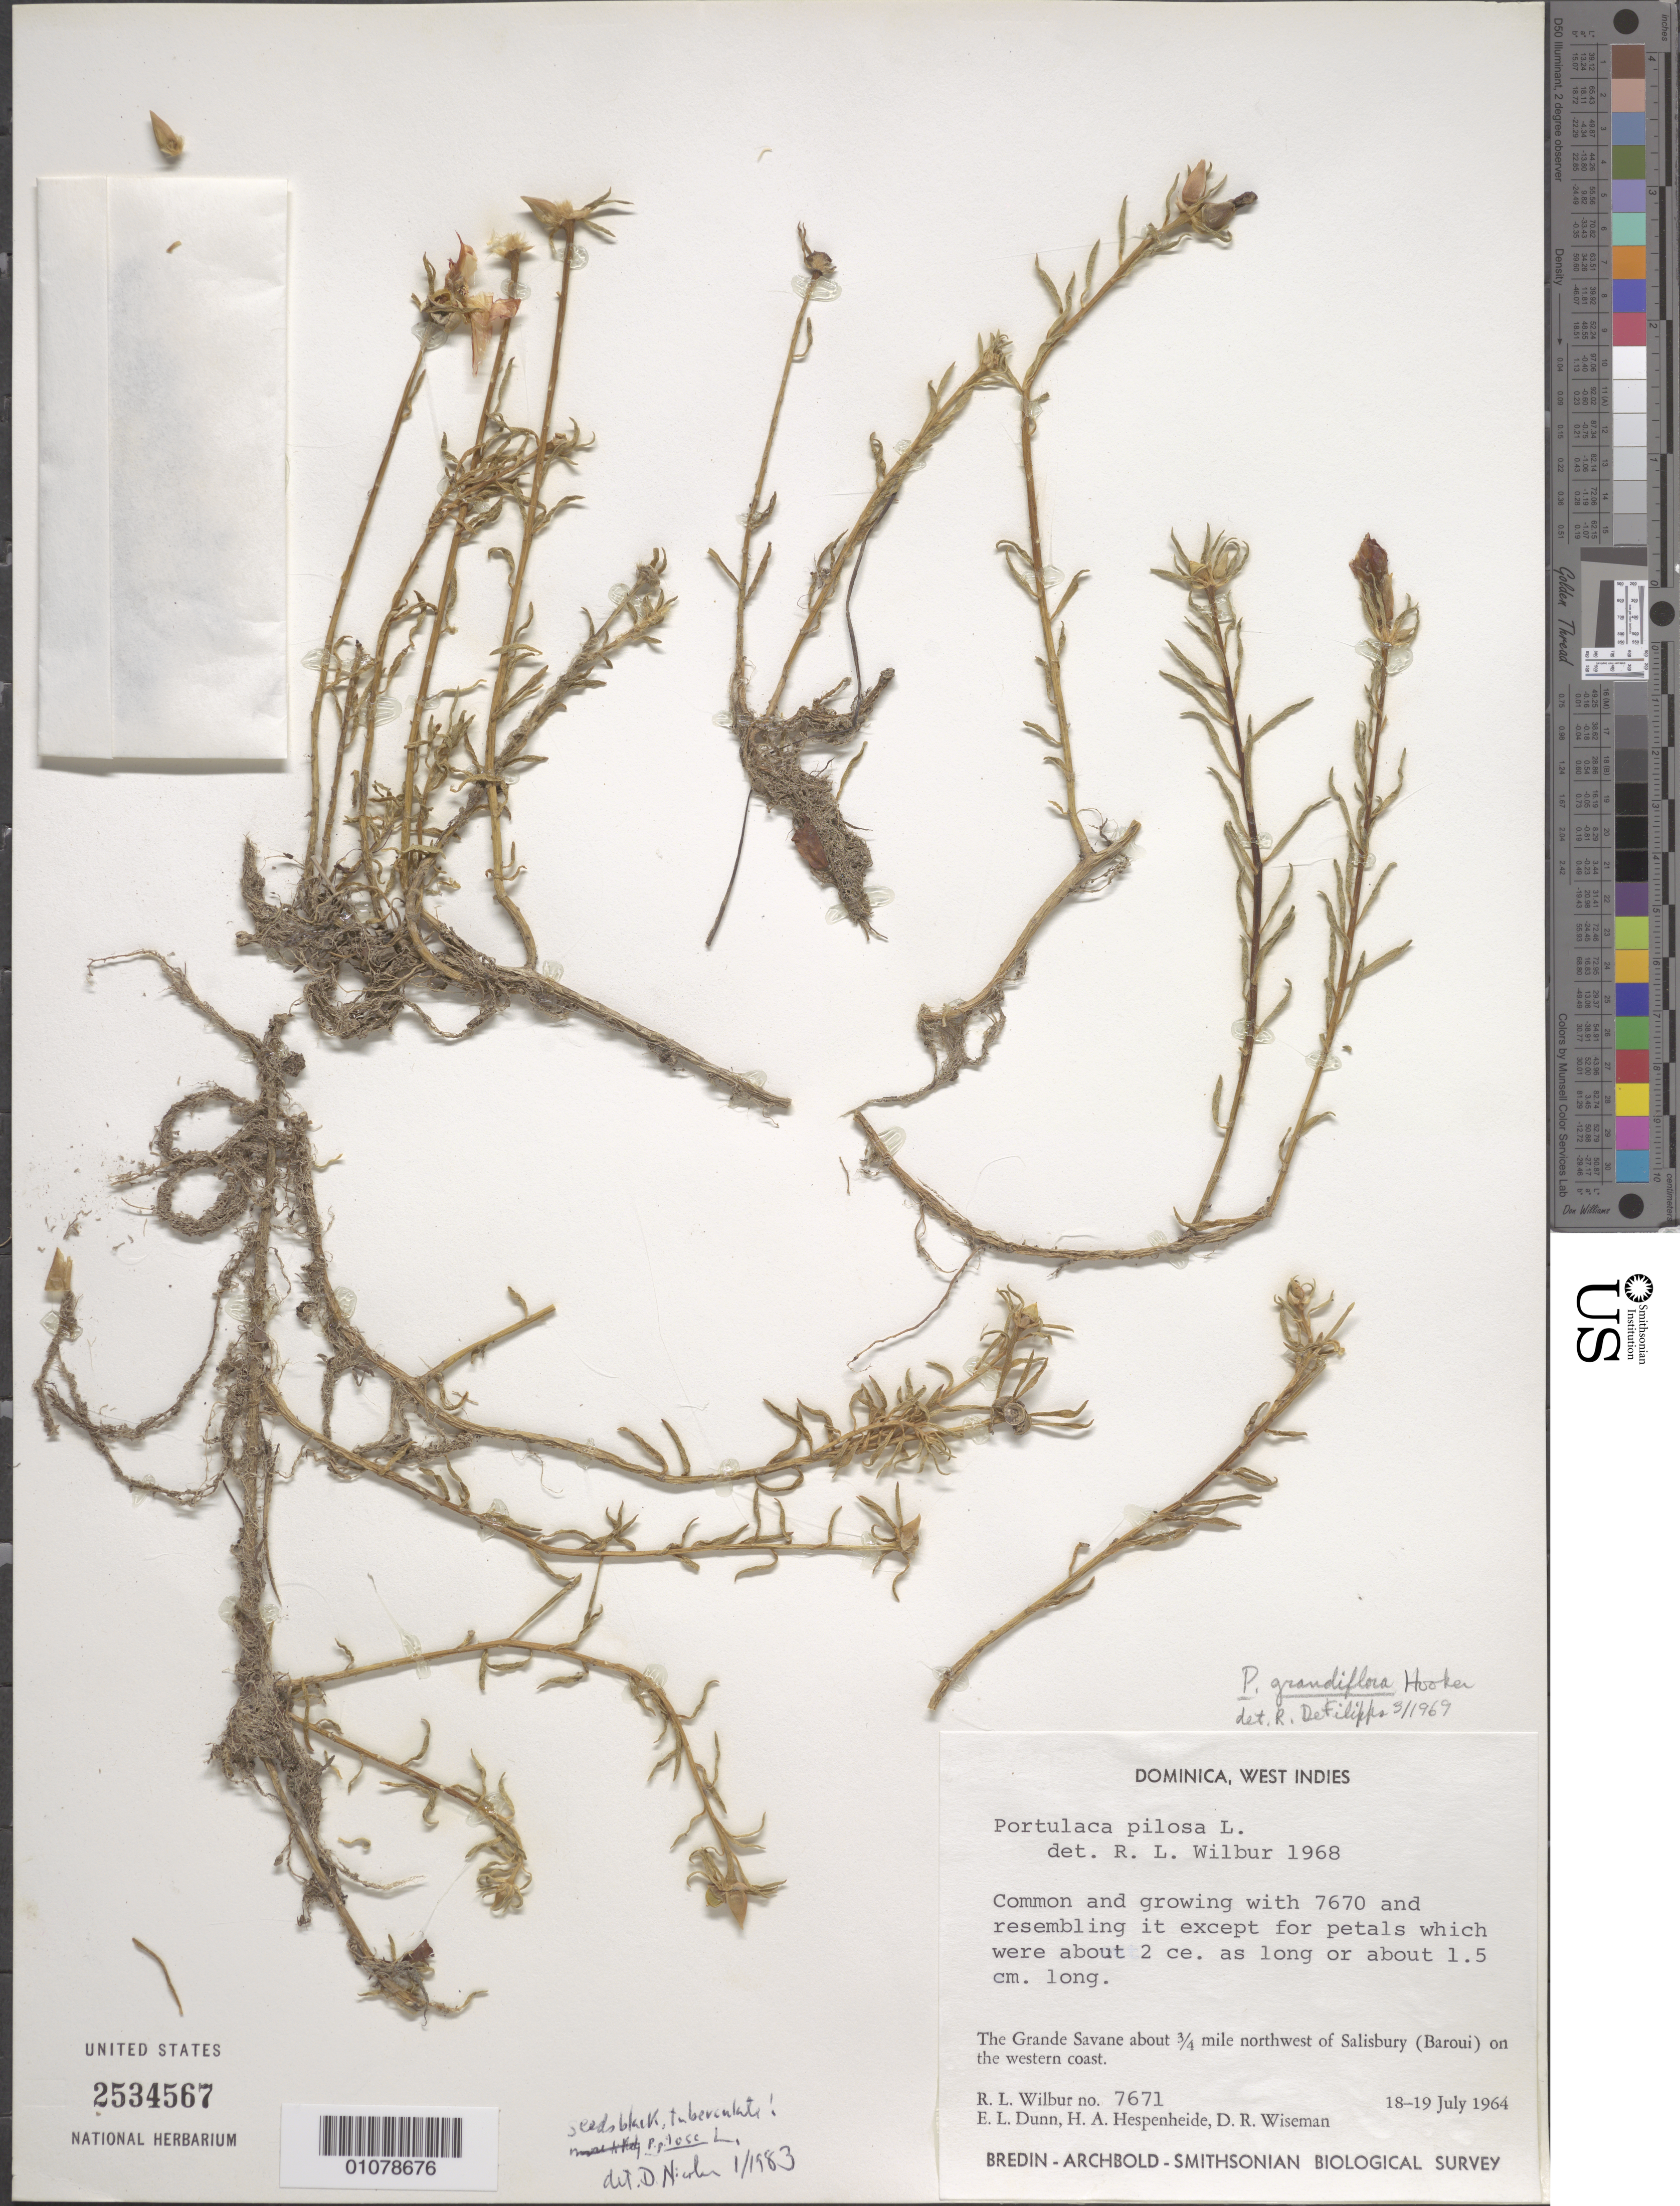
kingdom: Plantae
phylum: Tracheophyta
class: Magnoliopsida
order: Caryophyllales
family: Portulacaceae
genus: Portulaca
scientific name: Portulaca pilosa f. pilosa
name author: L.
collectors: R. L. Wilbur, E. Dunn, H. A. Hespenheide & D. R. Wiseman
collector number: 7671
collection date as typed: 18 Jul 1964 to 19 Jul 1964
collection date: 1964-07-18/1964-07-19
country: Dominica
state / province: St. Joseph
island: Dominica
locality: The Grande Savane about 3/4 mile NW of Salisbury (Baroui) on the W coast.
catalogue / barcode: US 2534567